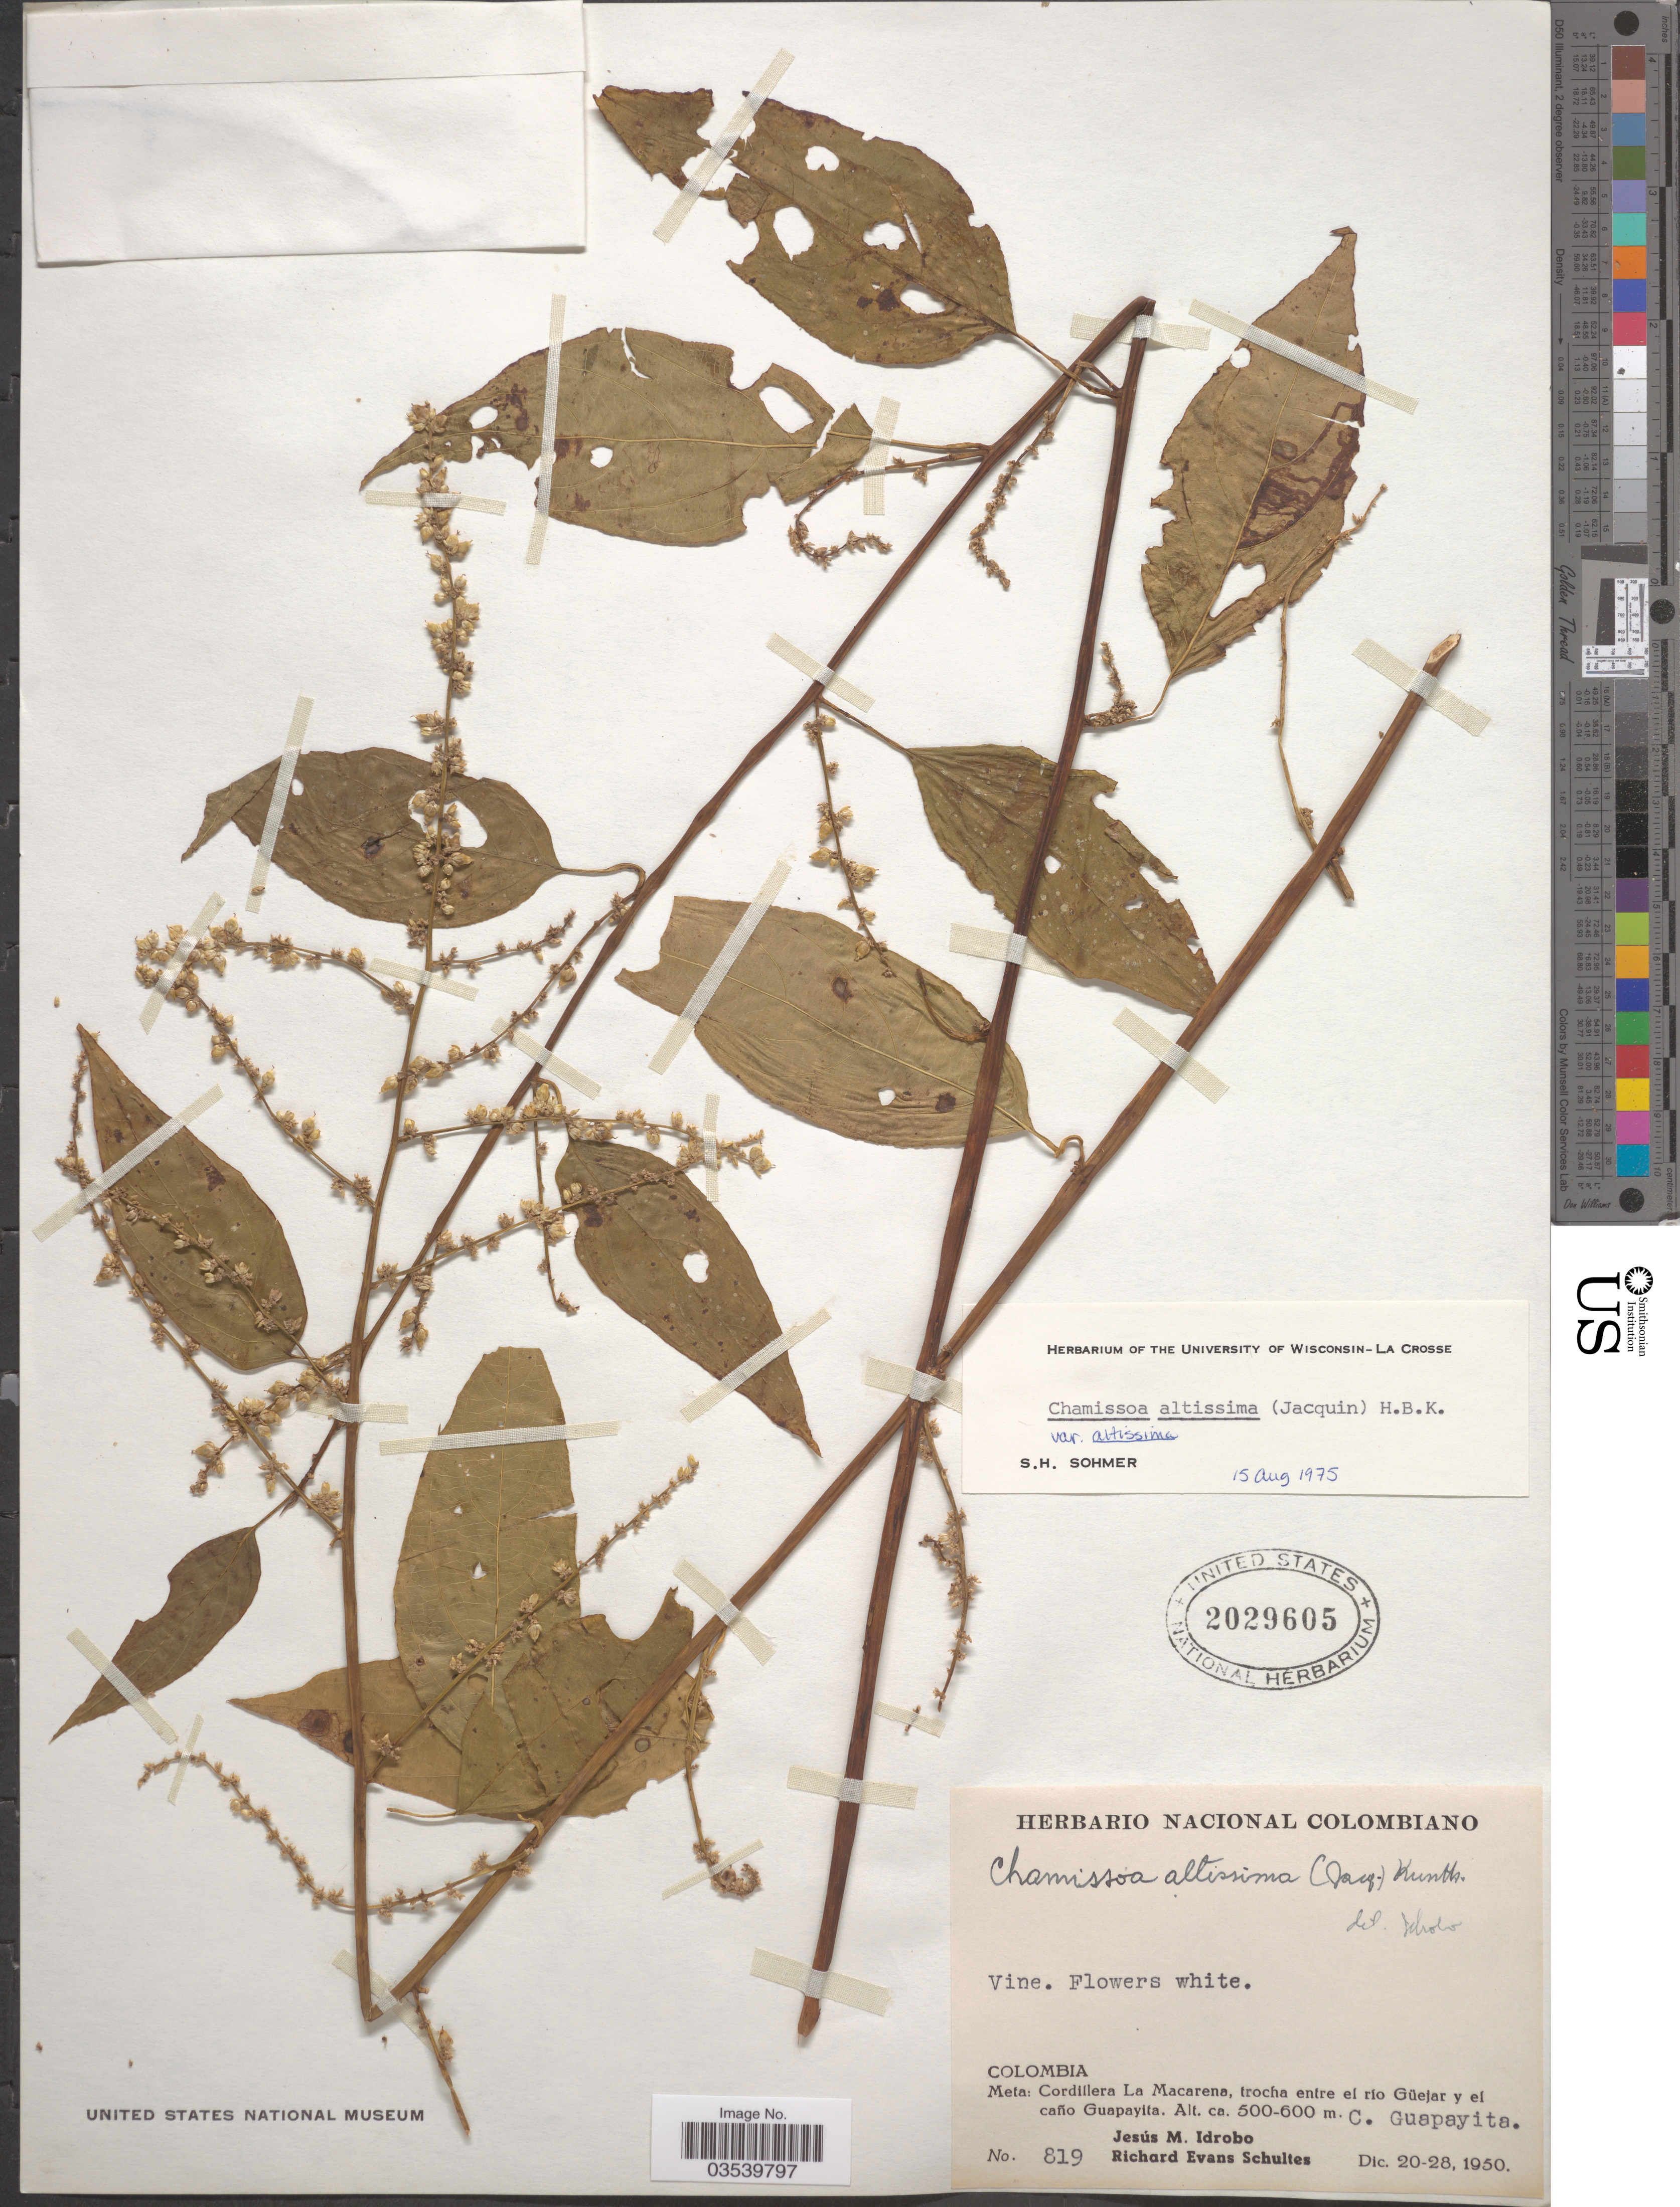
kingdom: Plantae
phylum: Tracheophyta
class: Magnoliopsida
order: Caryophyllales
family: Amaranthaceae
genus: Chamissoa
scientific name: Chamissoa altissima var. altissima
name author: (Jacq.) Kunth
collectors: J. M. Idrobo & R. E. Schultes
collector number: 819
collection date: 1950-12-20/1950-12-28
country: Colombia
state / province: Meta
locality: Cordillera La Macarena, trocha entre el río Güejar y el caño Guapayita. C. Guapayita.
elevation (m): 500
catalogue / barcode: US 2029605